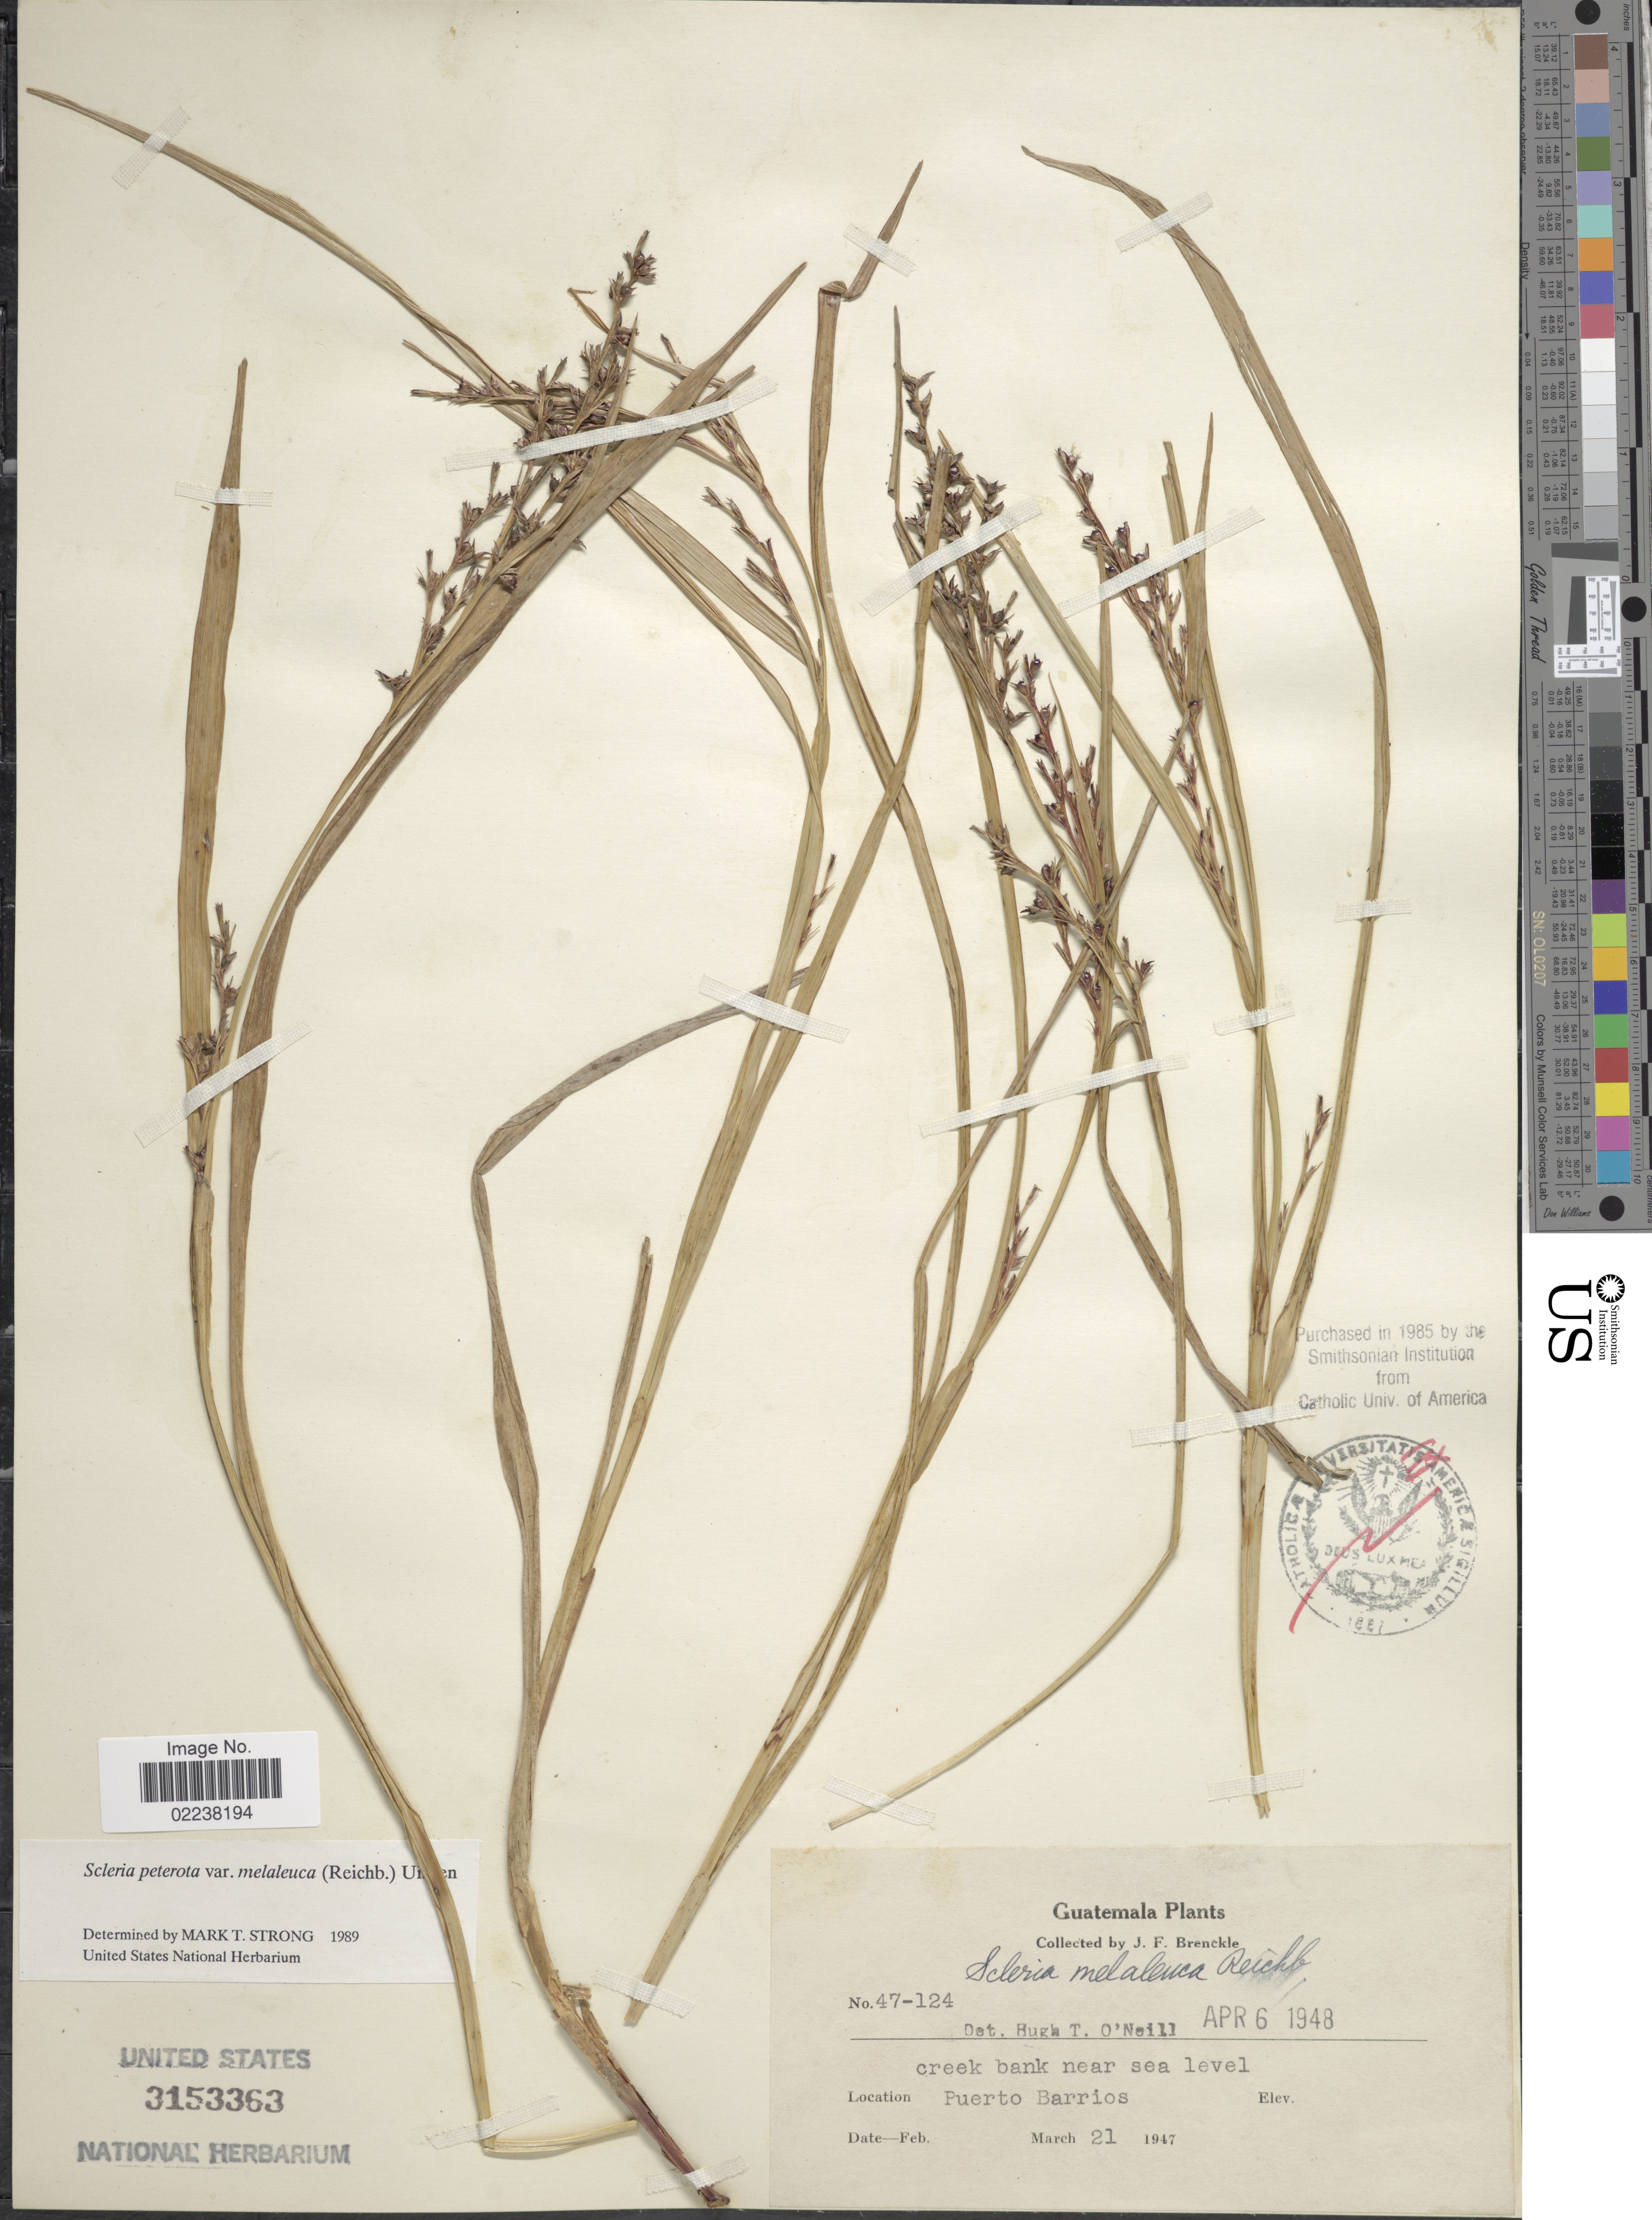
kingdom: Plantae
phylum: Tracheophyta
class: Liliopsida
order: Poales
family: Cyperaceae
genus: Scleria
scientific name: Scleria gaertneri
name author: Raddi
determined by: Strong, Mark T., (BOT), Smithsonian Institution - National Museum of Natural History (UNITED STATES)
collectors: J. Brenckle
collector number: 47-124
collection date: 1947-03-21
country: Guatemala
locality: Puerto Barrios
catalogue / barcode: US 3153363